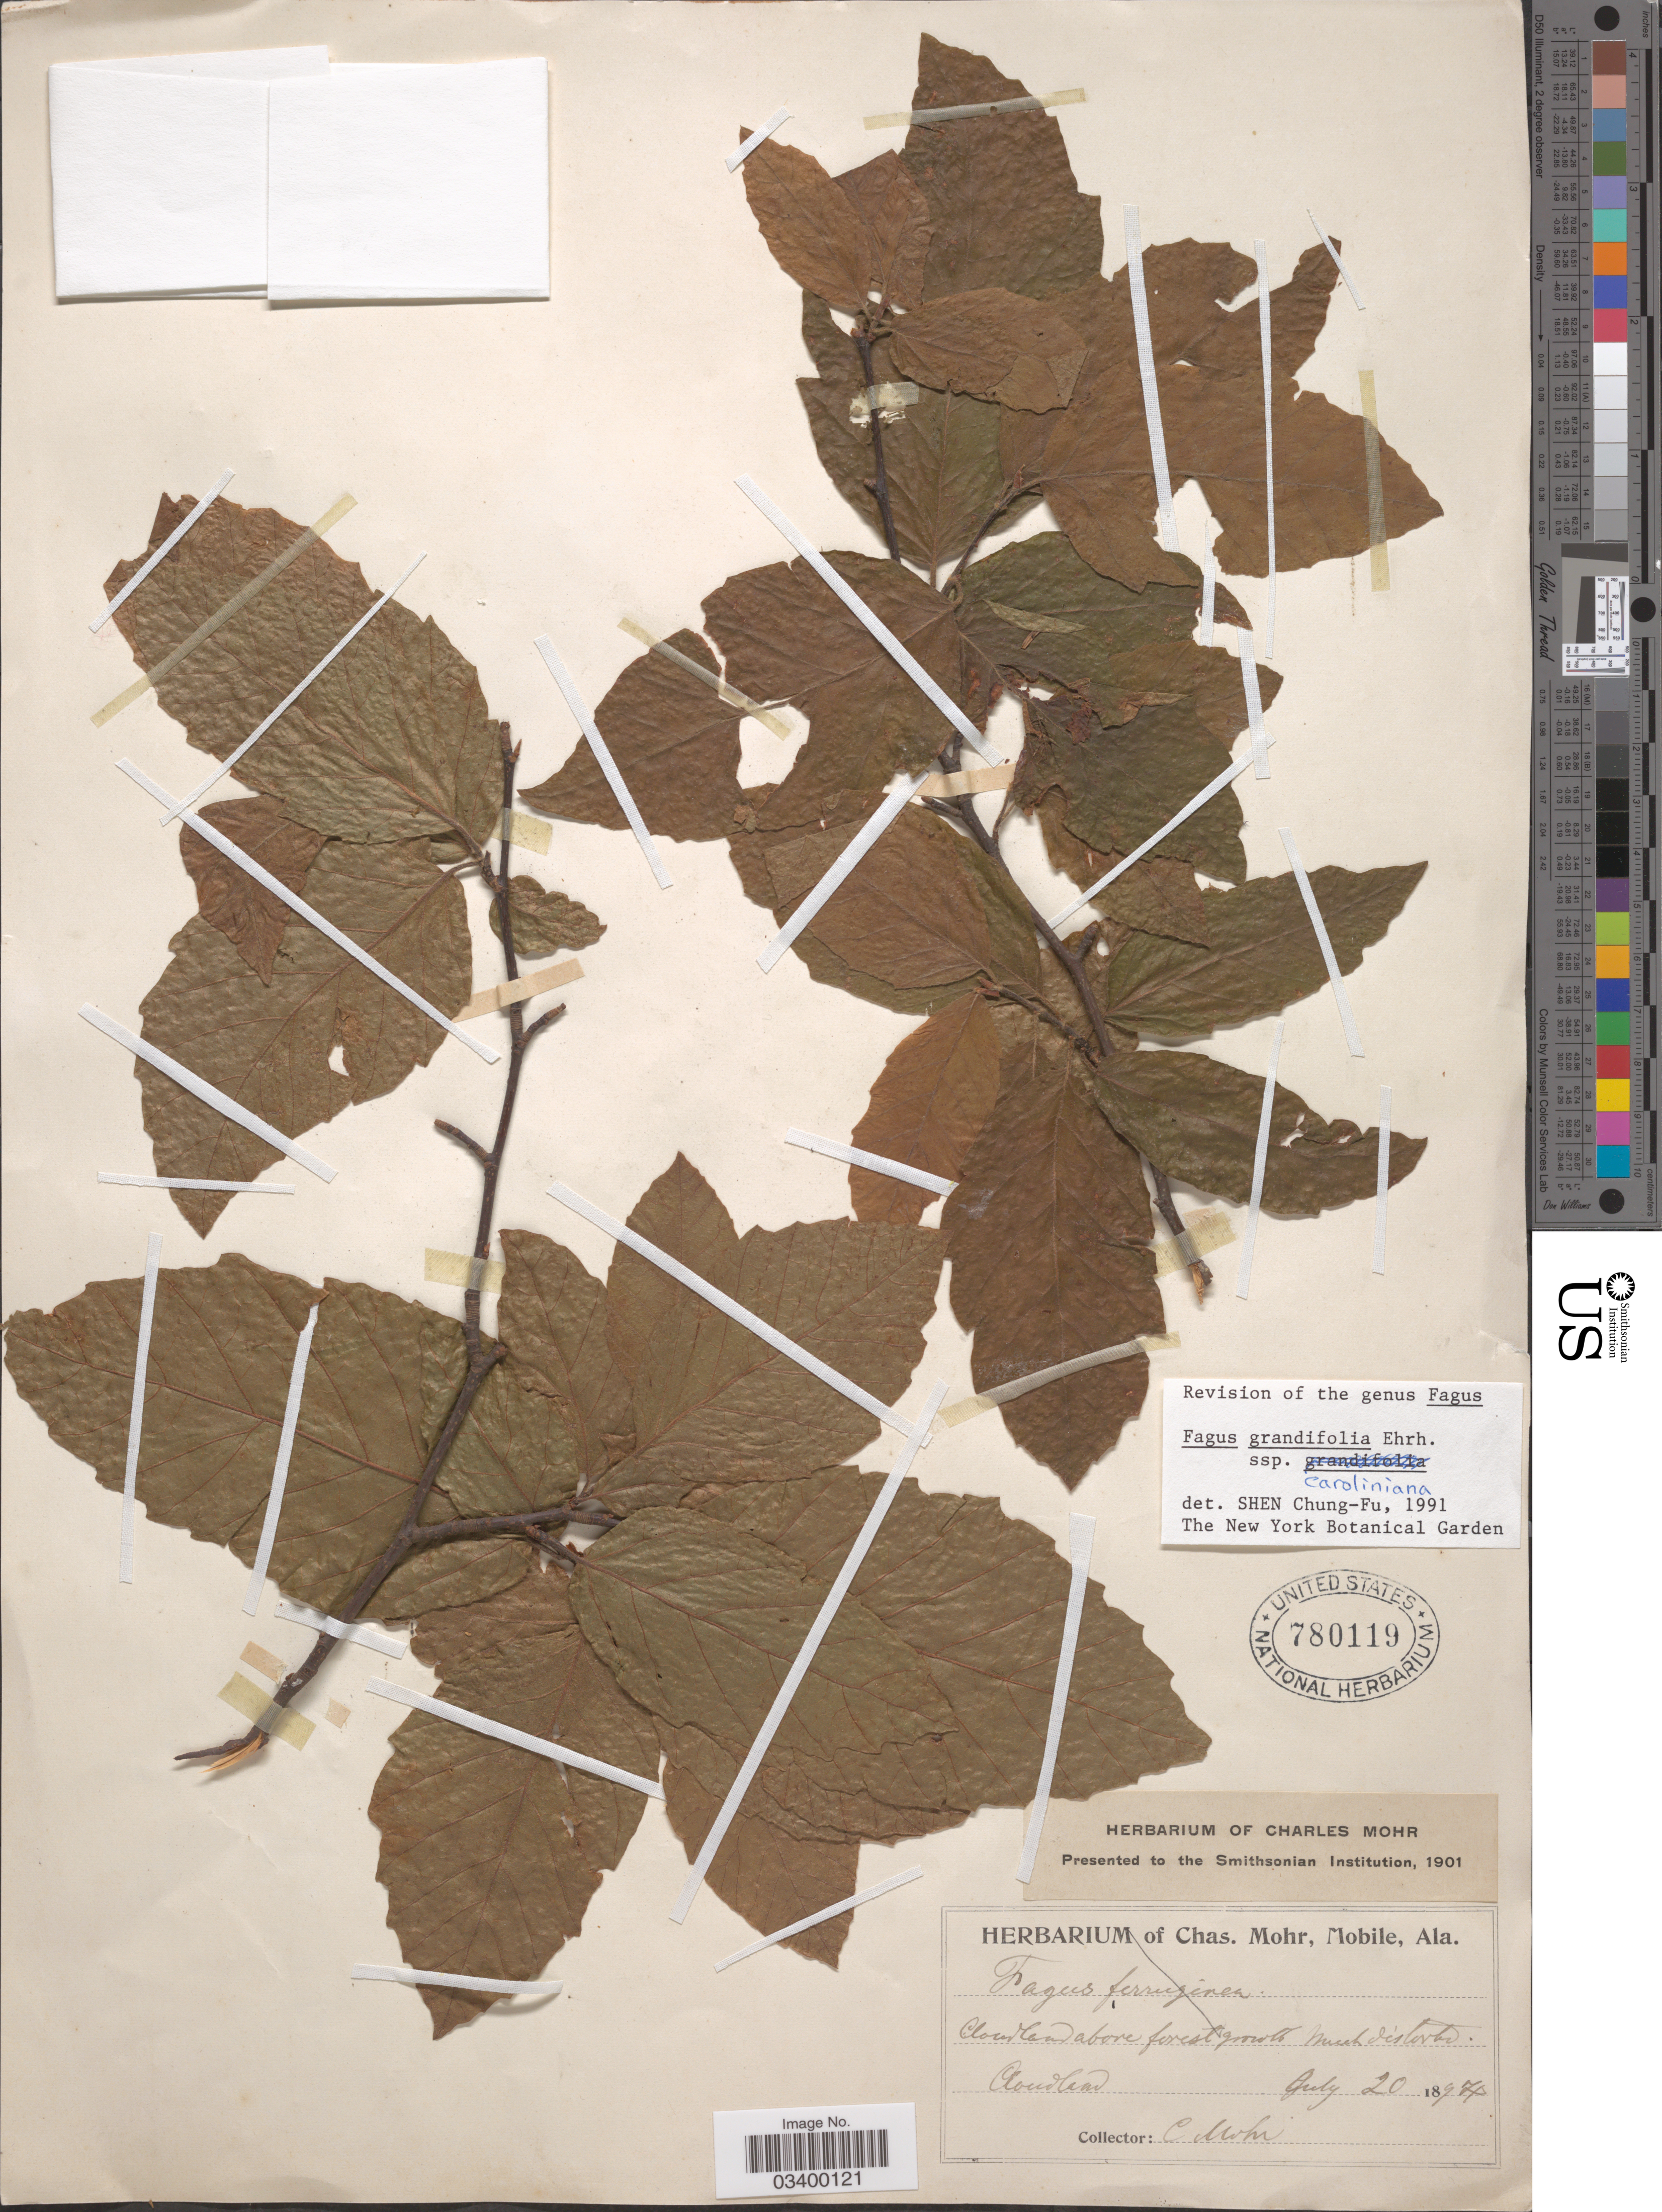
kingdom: Plantae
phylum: Tracheophyta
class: Magnoliopsida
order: Fagales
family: Fagaceae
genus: Fagus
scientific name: Fagus grandifolia subsp. caroliniana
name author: (Loudon) Fernald & Rehder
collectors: Mohr, C. T. (herbarium)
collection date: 1897-07-20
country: United States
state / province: Alabama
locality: Cloudland.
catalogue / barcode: US 780119